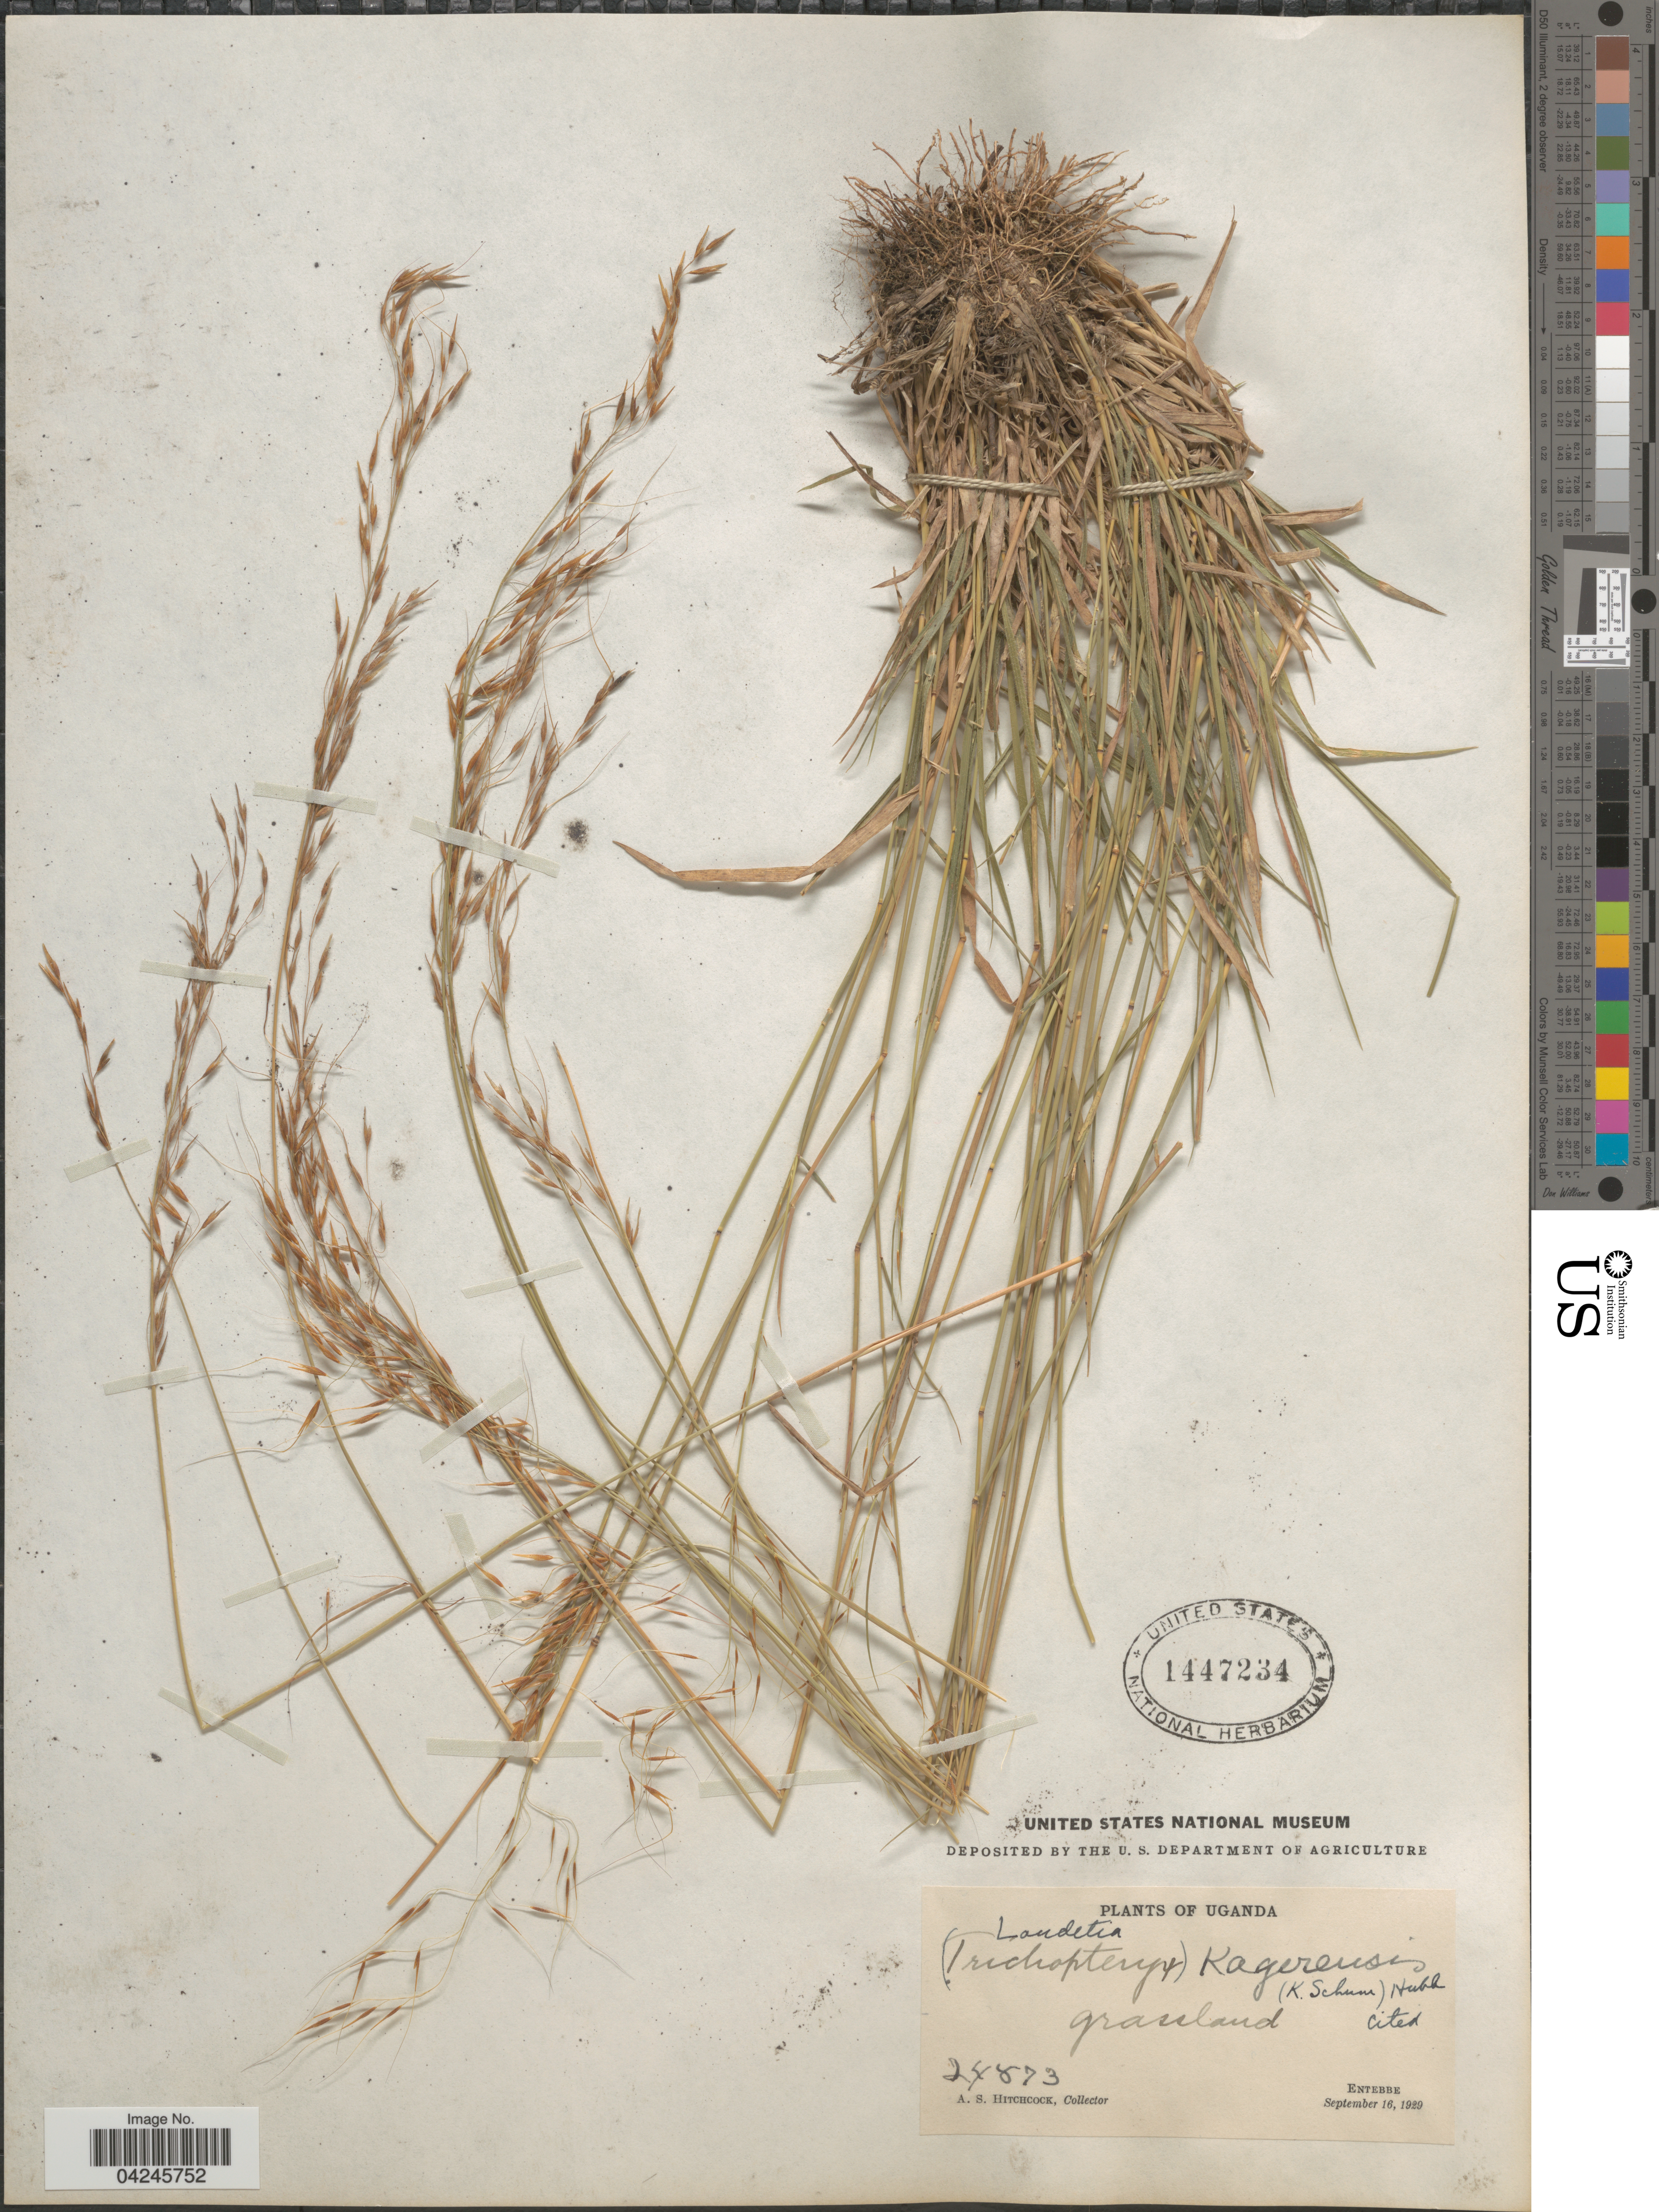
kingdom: Plantae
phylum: Tracheophyta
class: Liliopsida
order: Poales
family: Poaceae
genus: Loudetia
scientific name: Loudetia kagerensis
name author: (K. Schum.) Hutch.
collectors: A. S. Hitchcock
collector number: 24873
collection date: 1929-09-16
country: Uganda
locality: Entebbe.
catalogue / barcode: US 1447234